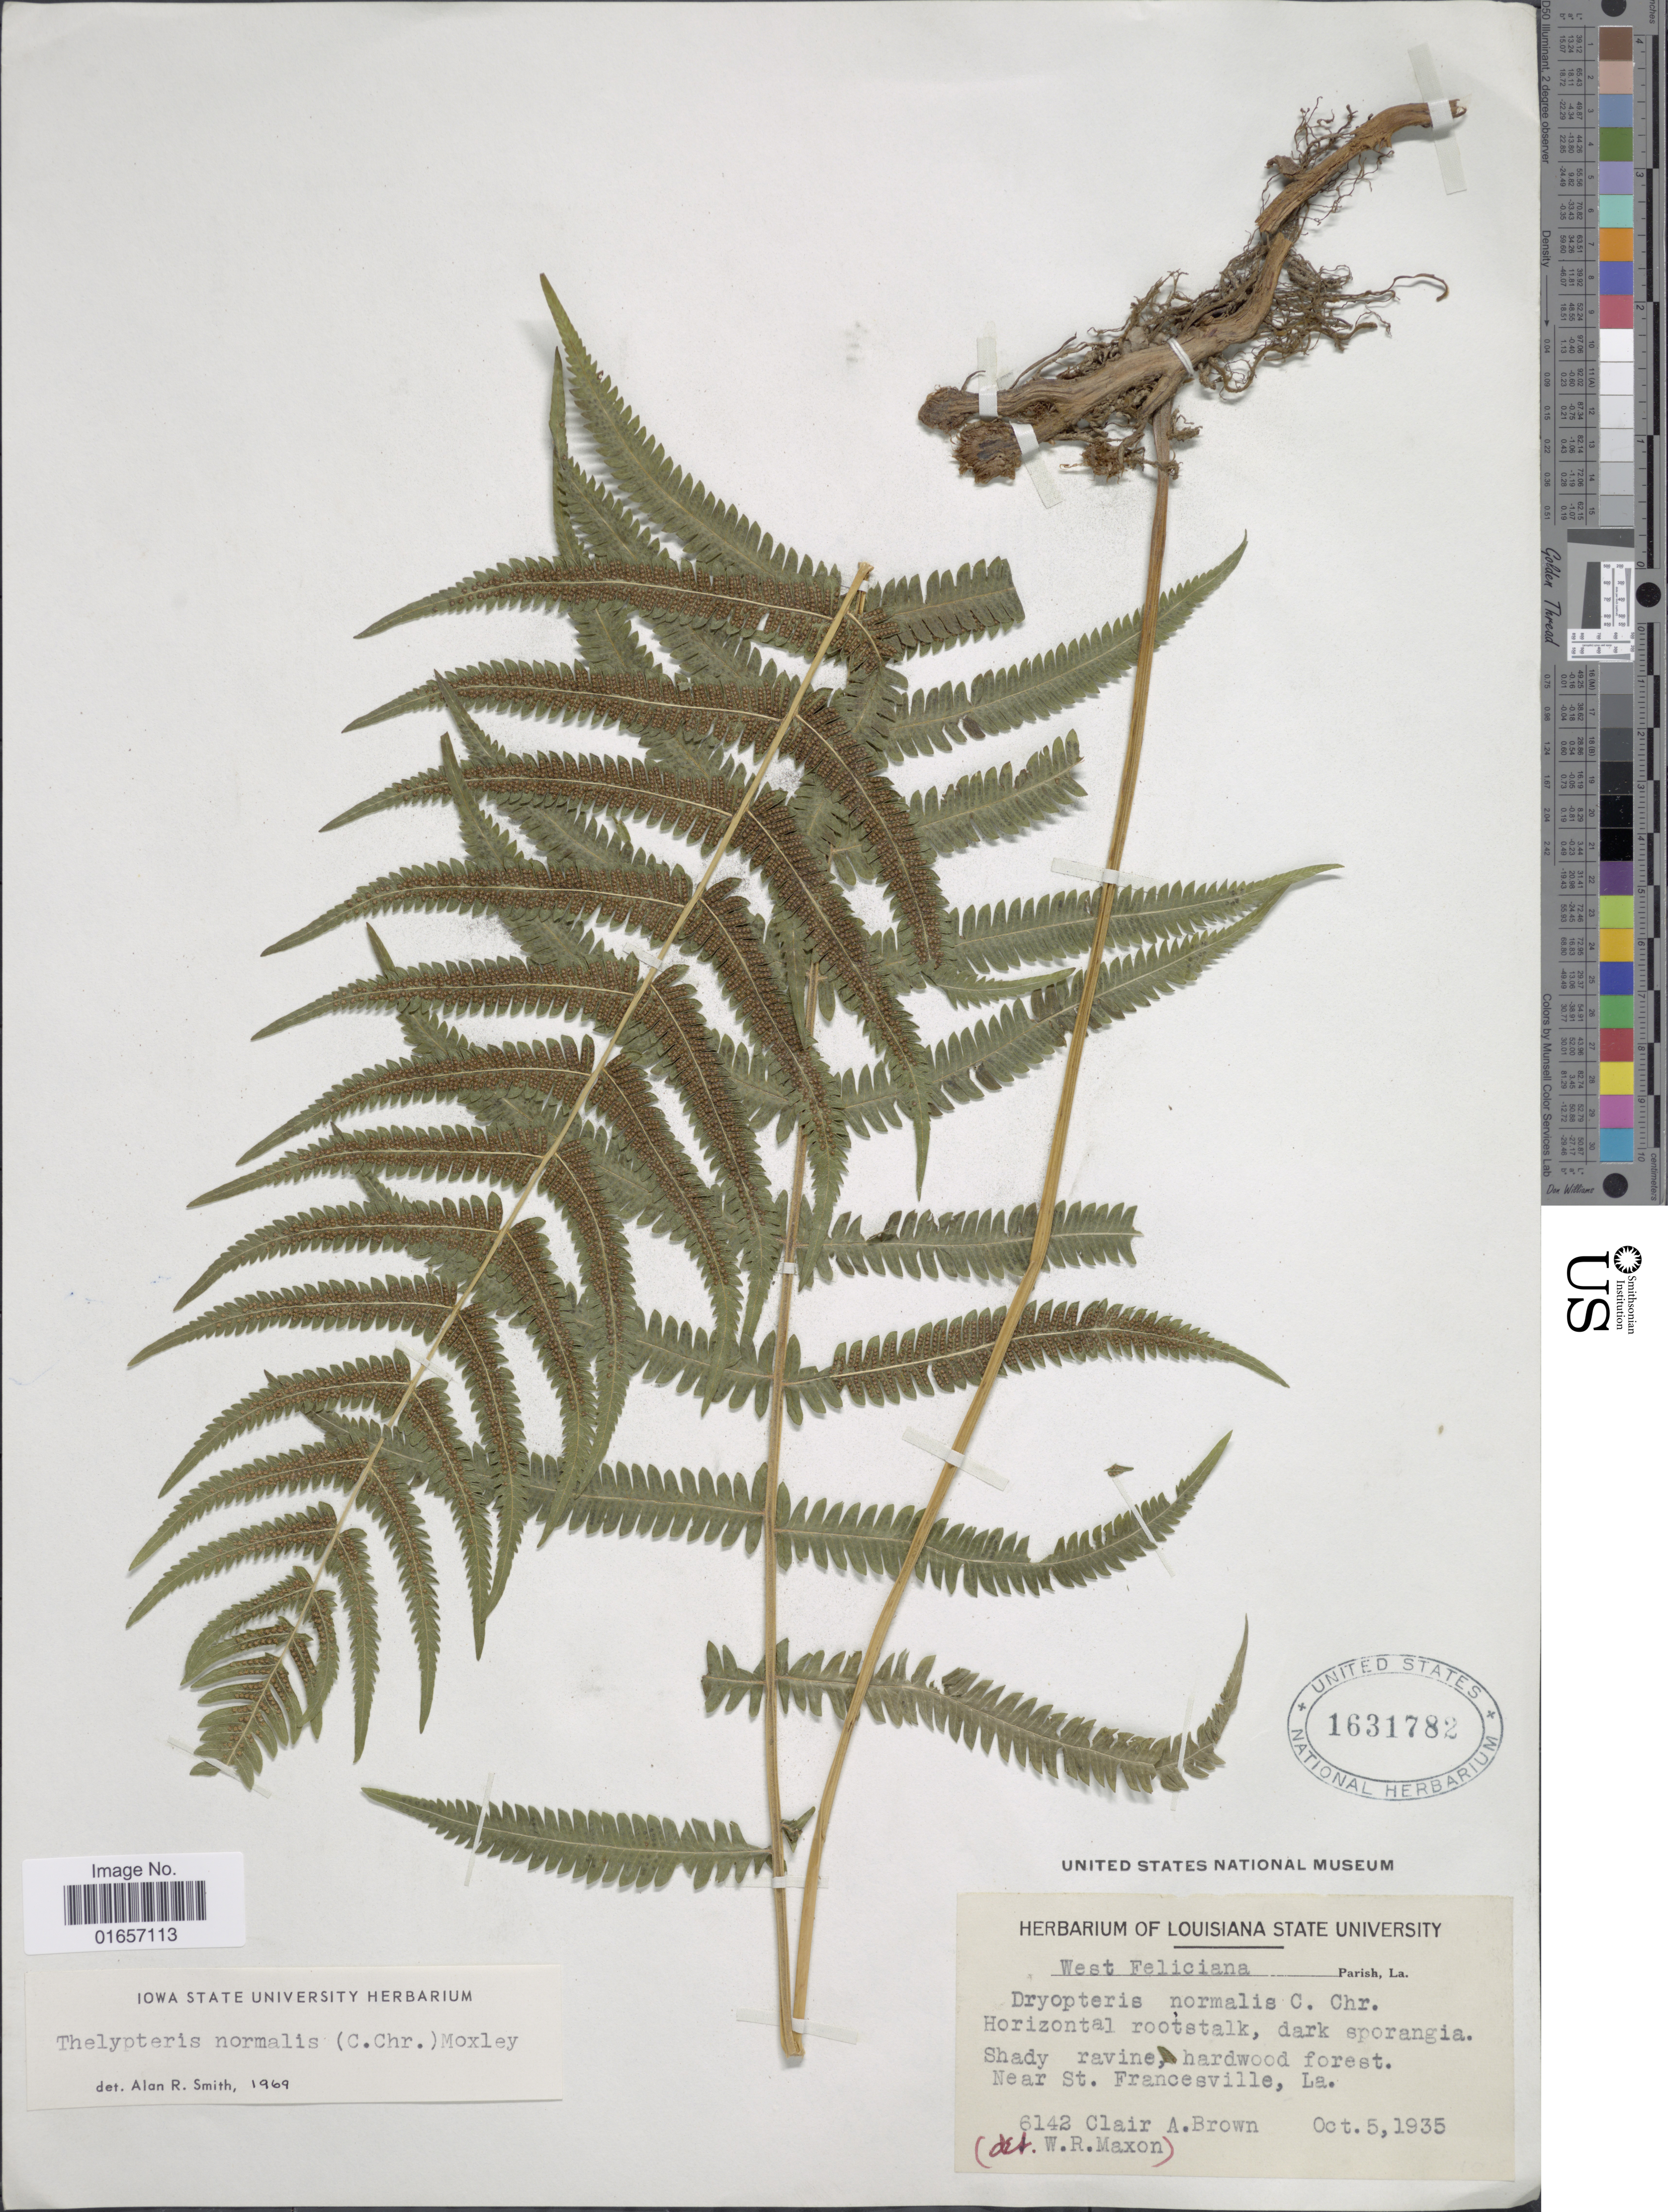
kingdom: Plantae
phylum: Tracheophyta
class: Polypodiopsida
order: Polypodiales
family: Thelypteridaceae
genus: Christella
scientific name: Christella kunthii comb. ined.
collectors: C. A. Brown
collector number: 6142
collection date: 1935-10-05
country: United States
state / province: Louisiana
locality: West Feliciana, Parish, near St. Francesville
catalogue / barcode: US 1631782